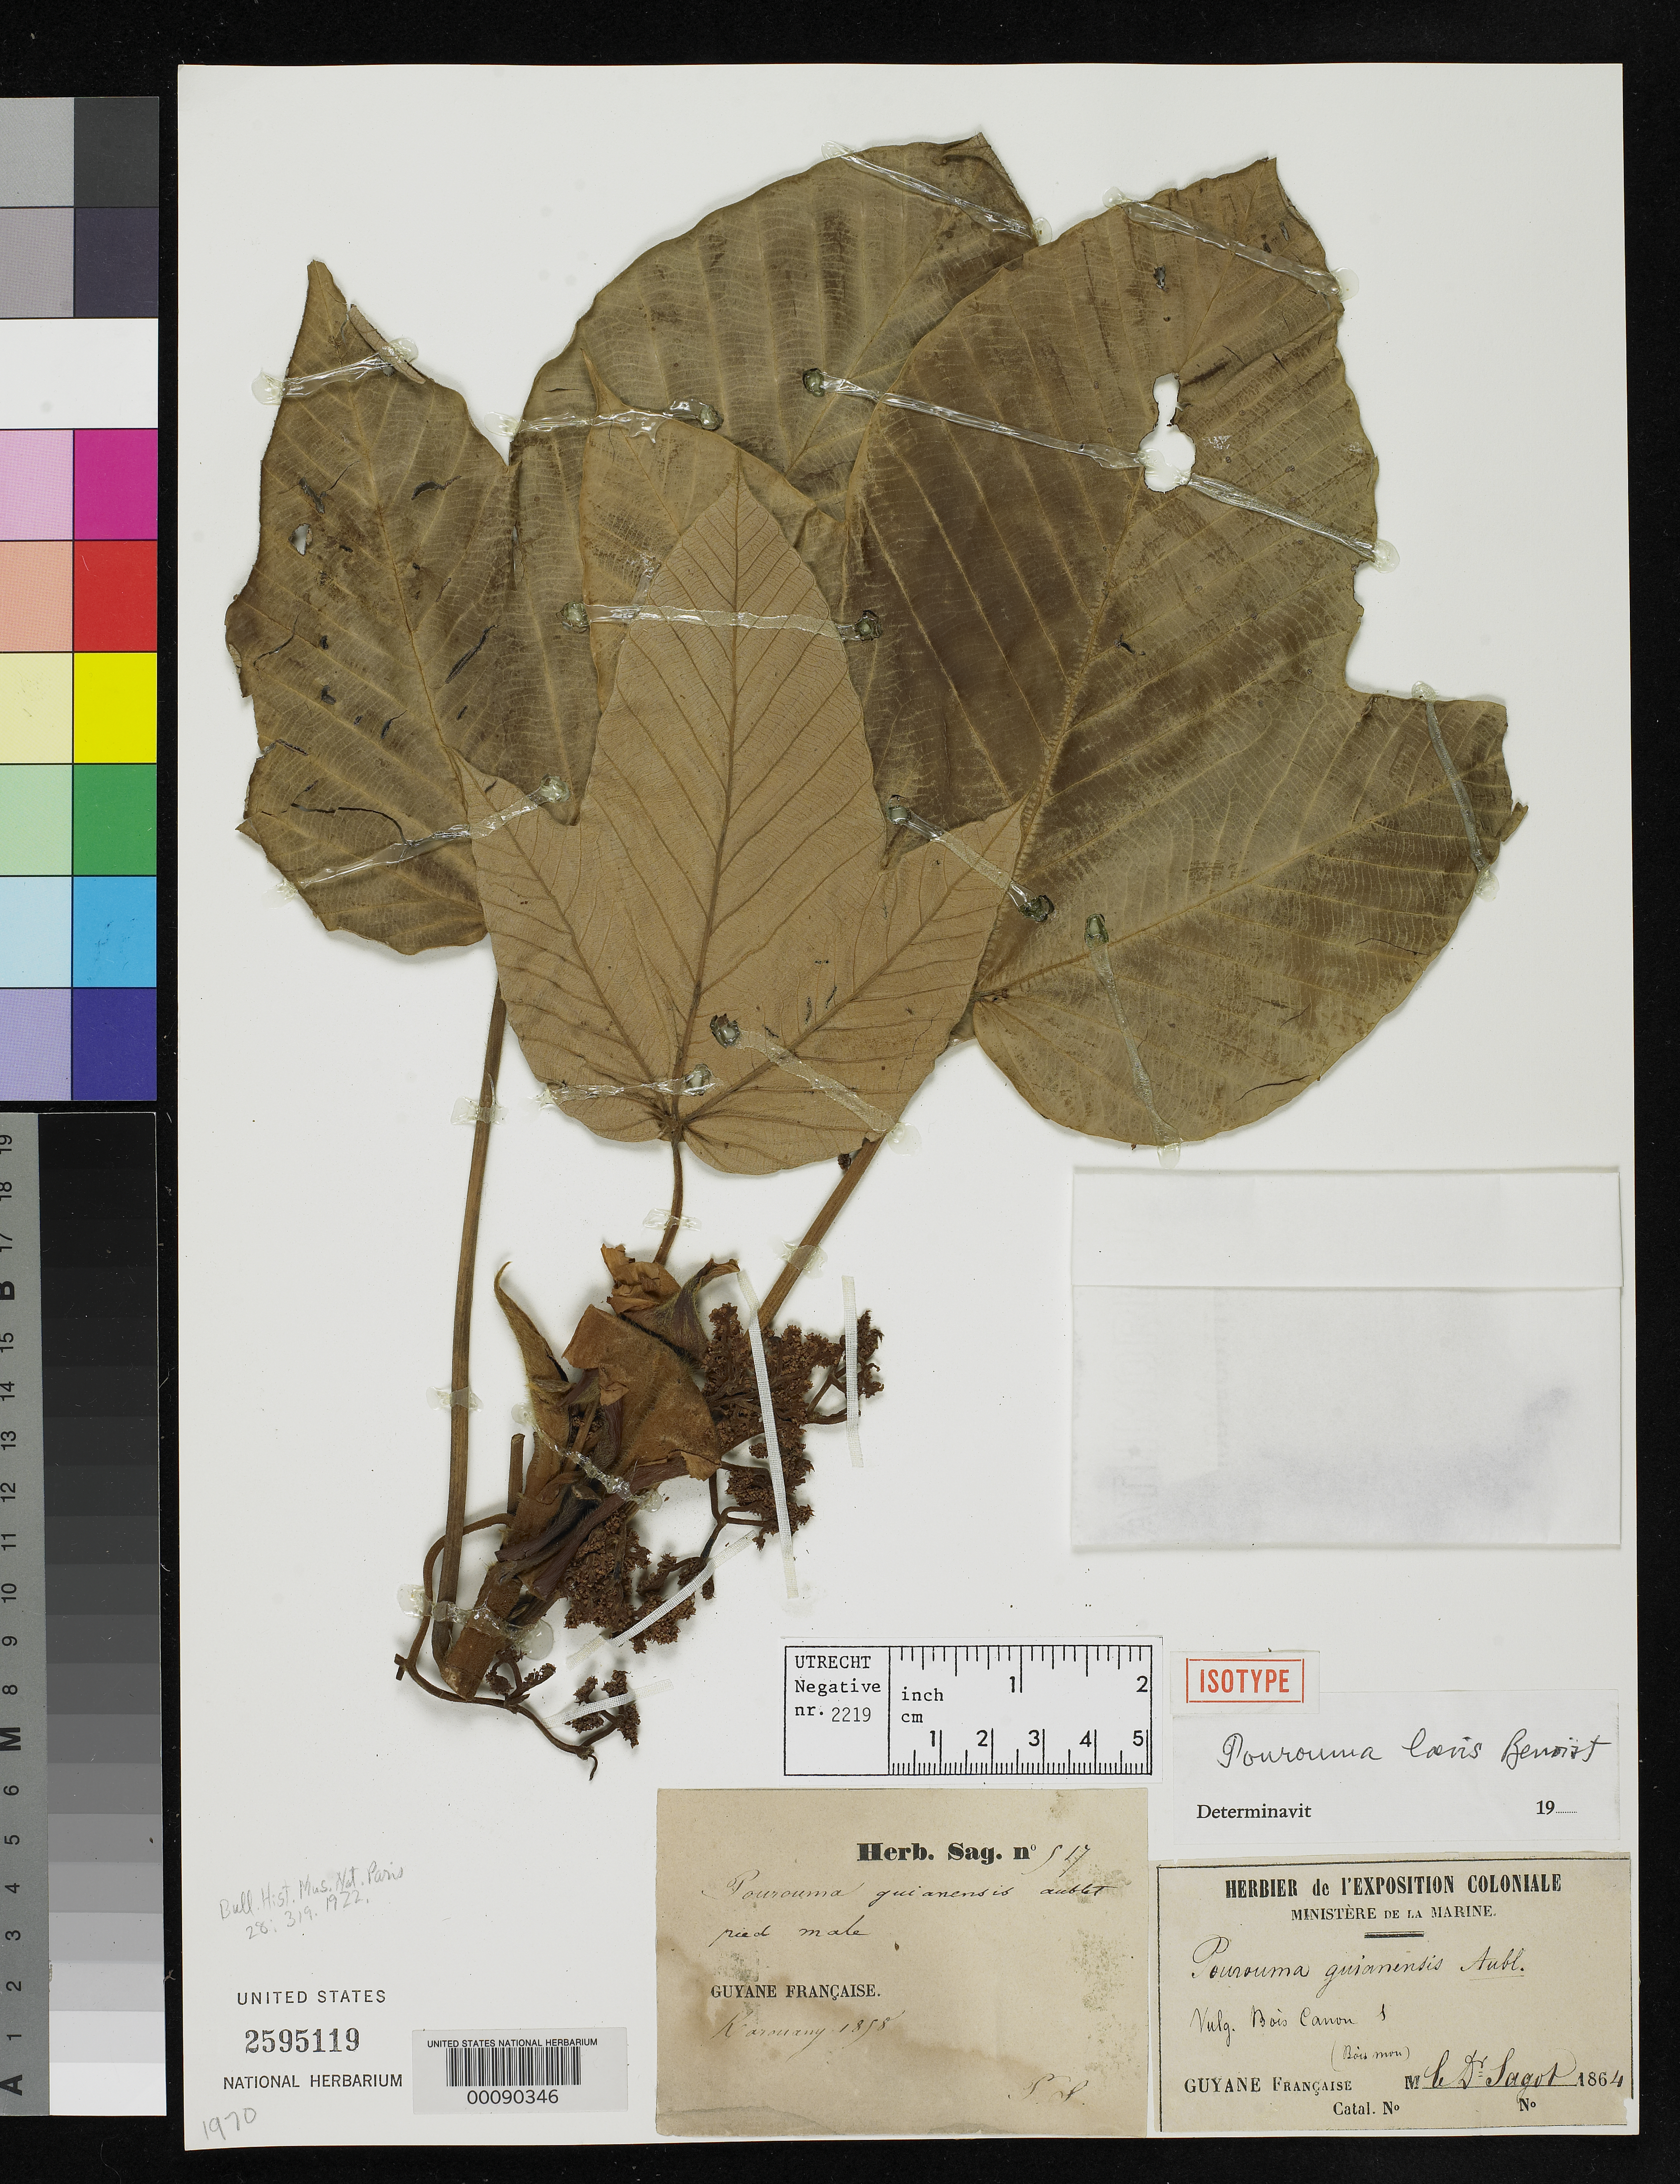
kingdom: Plantae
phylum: Tracheophyta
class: Magnoliopsida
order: Rosales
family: Urticaceae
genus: Pourouma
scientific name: Pourouma laevis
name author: Benoist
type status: Isotype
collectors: P. A. Sagot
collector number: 517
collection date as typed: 1858 or -- --- 1864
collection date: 1858 or 1864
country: French Guiana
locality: Karouany.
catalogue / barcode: US 2595119